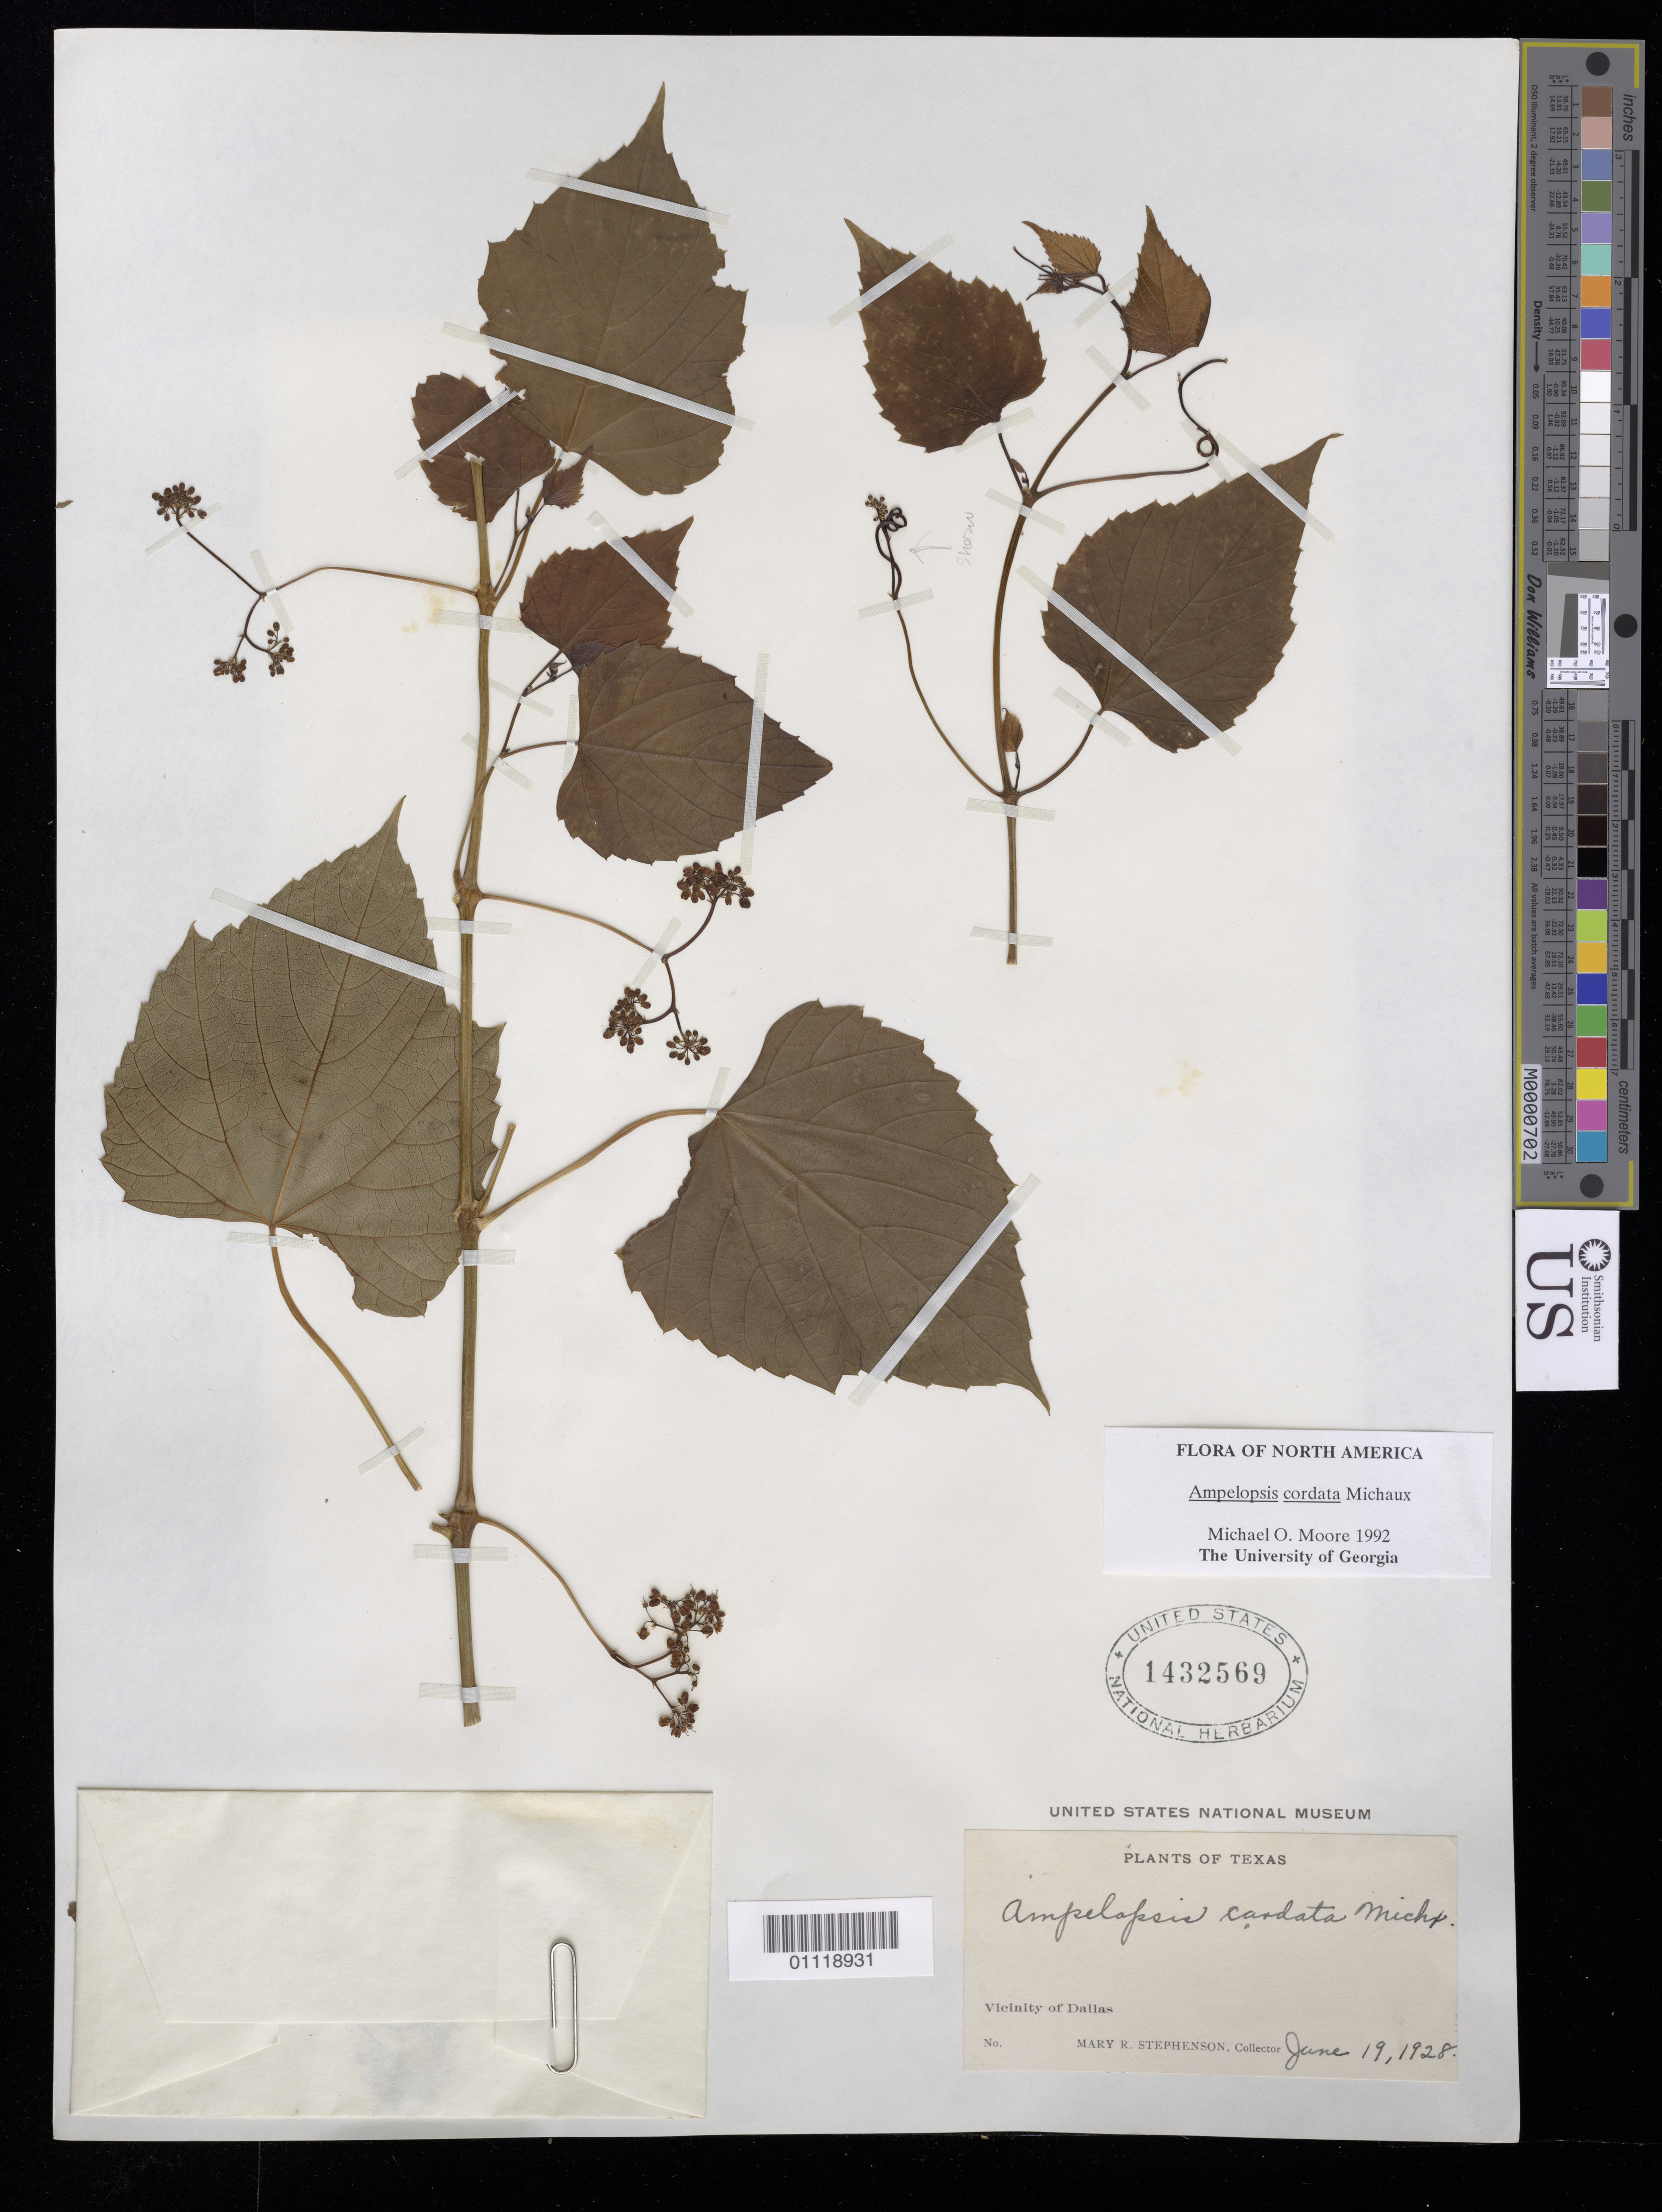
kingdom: Plantae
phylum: Tracheophyta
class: Magnoliopsida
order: Vitales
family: Vitaceae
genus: Ampelopsis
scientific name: Ampelopsis cordata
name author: Michx.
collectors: M. R. Stephenson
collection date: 1928-06-19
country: United States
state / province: Texas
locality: Vicinity of Dallas.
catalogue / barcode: US 1432569